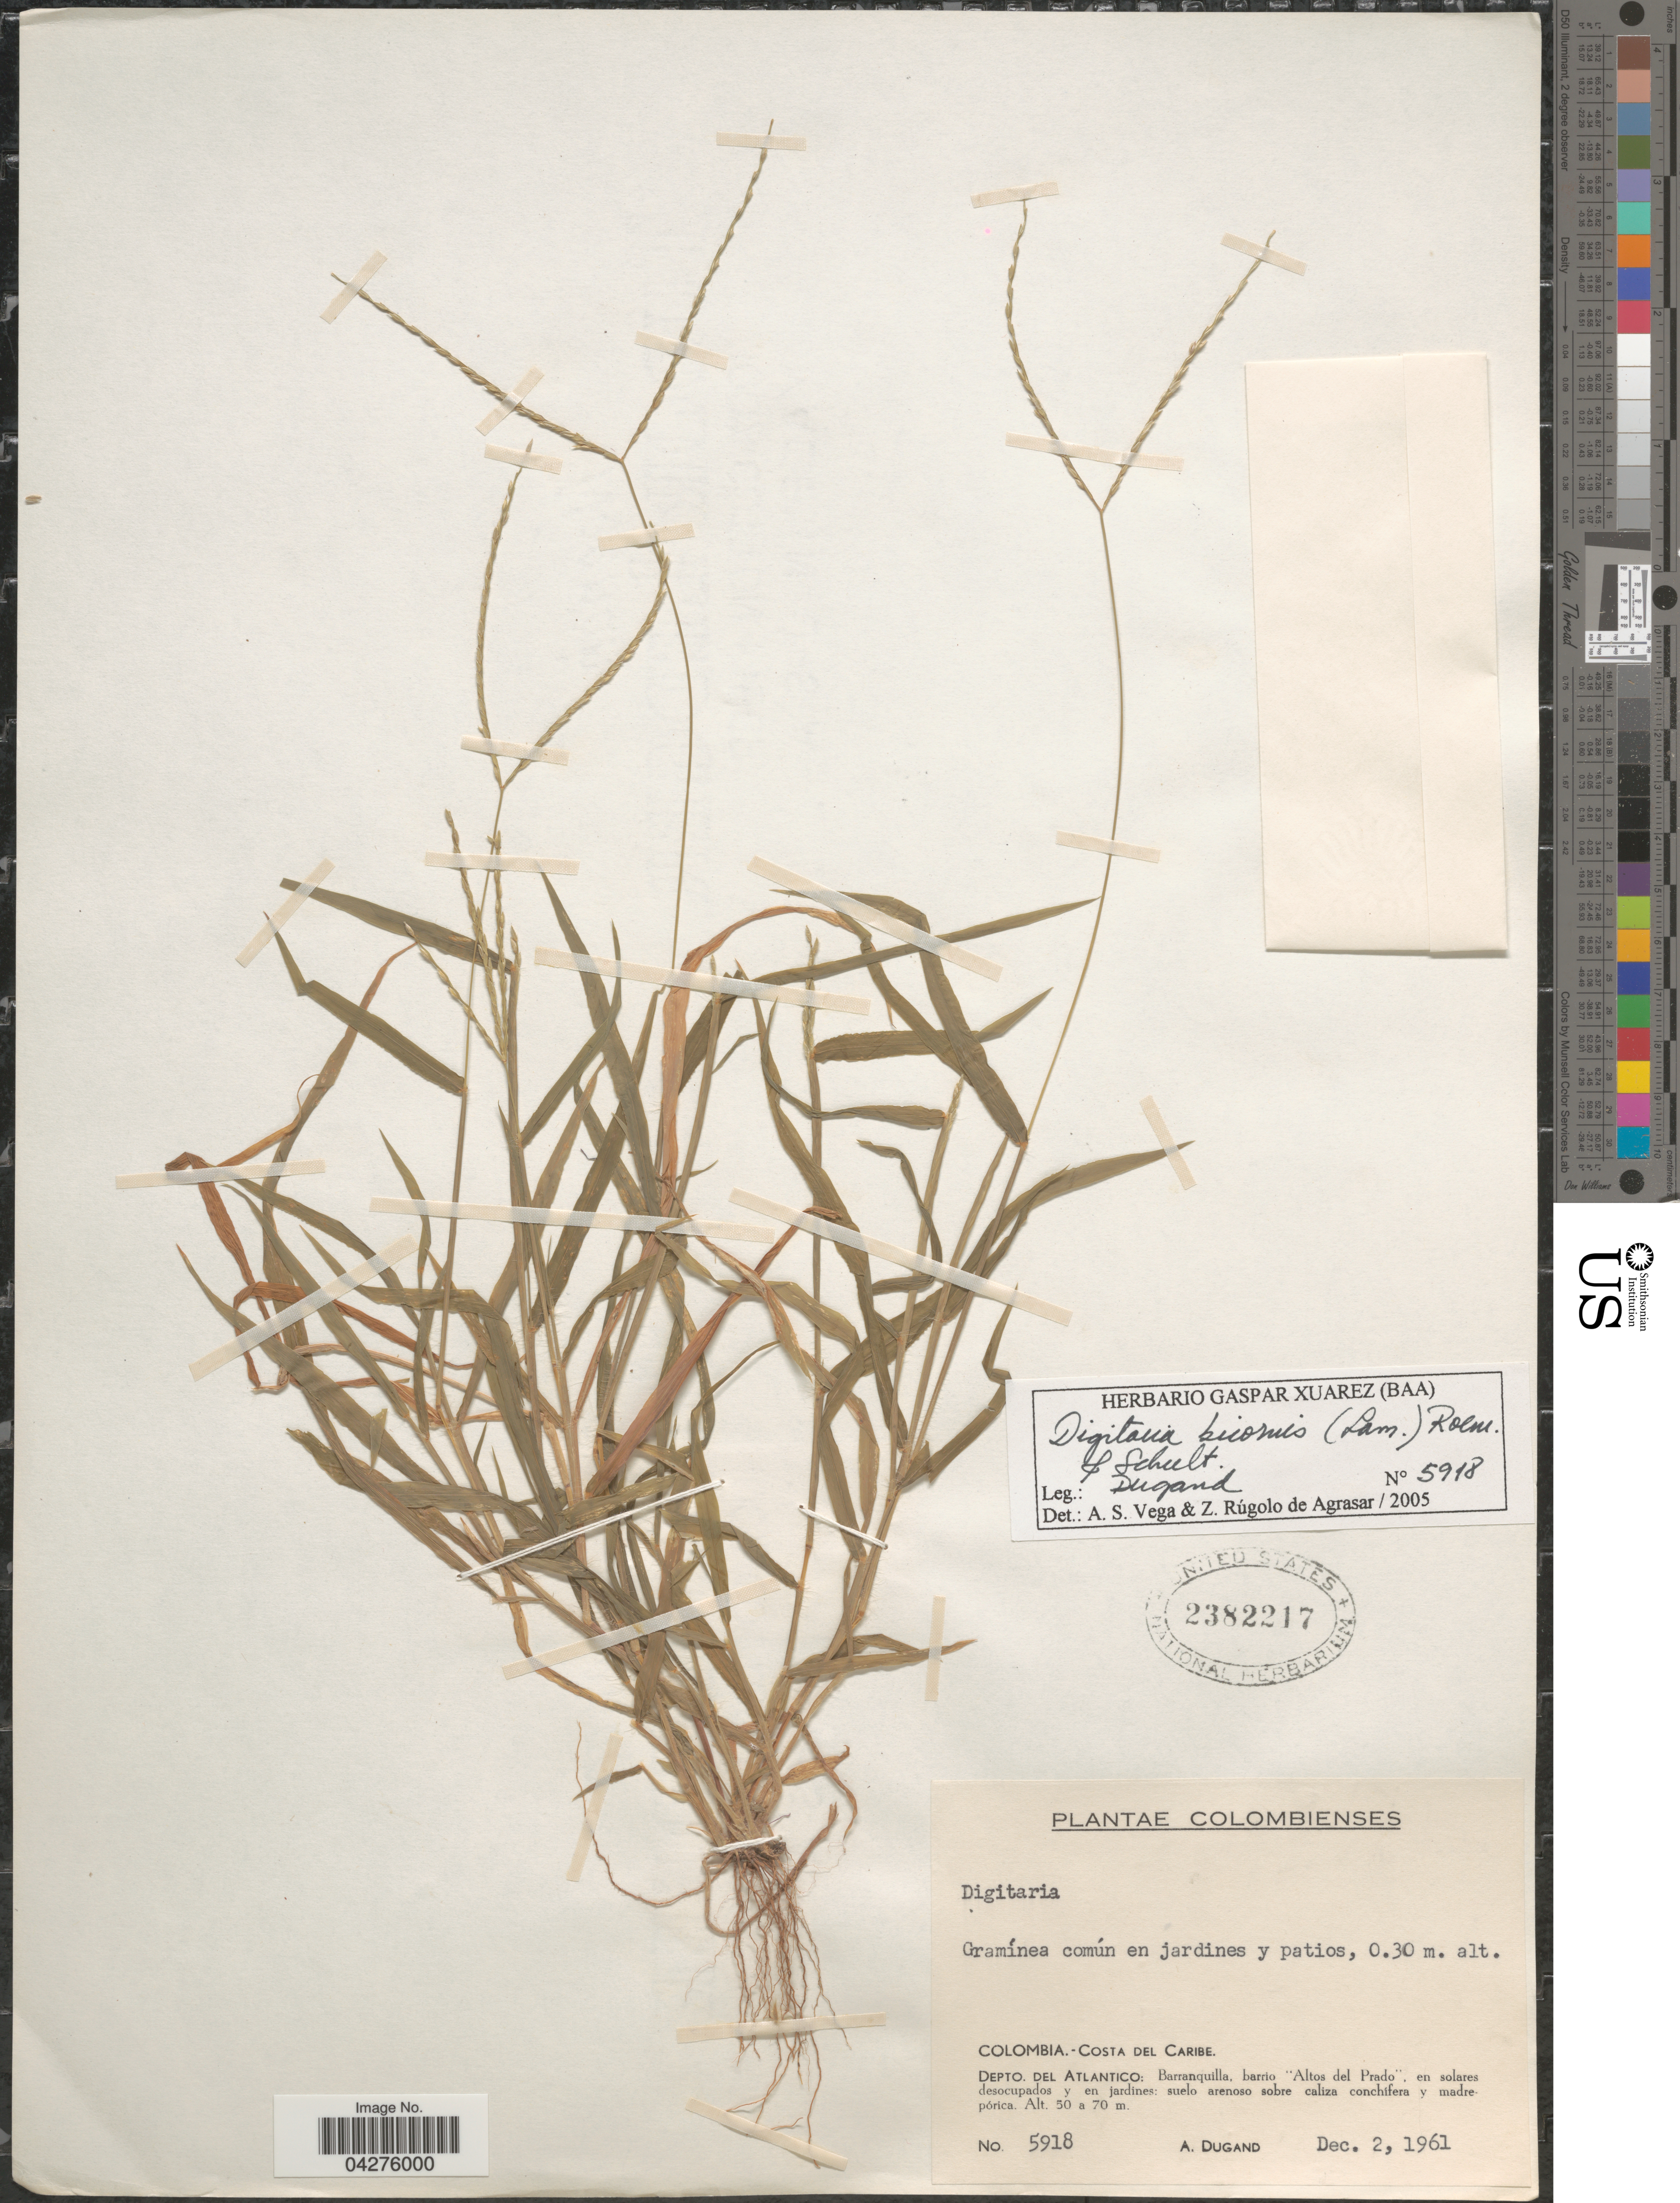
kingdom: Plantae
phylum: Tracheophyta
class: Liliopsida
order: Poales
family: Poaceae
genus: Digitaria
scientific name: Digitaria bicornis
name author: (Lam.) Roem. & Schult.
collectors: A. Dugand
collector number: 5918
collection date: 1961-12-02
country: Colombia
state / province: Atlántico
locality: Costa del Caribe. Depto. del Atlantico: Barranquilla, barrio "Altos del Prado", en solares desocupados y en jardines: suelo arenoso sobre caliza conchifera y madrepórica.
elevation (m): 50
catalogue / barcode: US 2382217